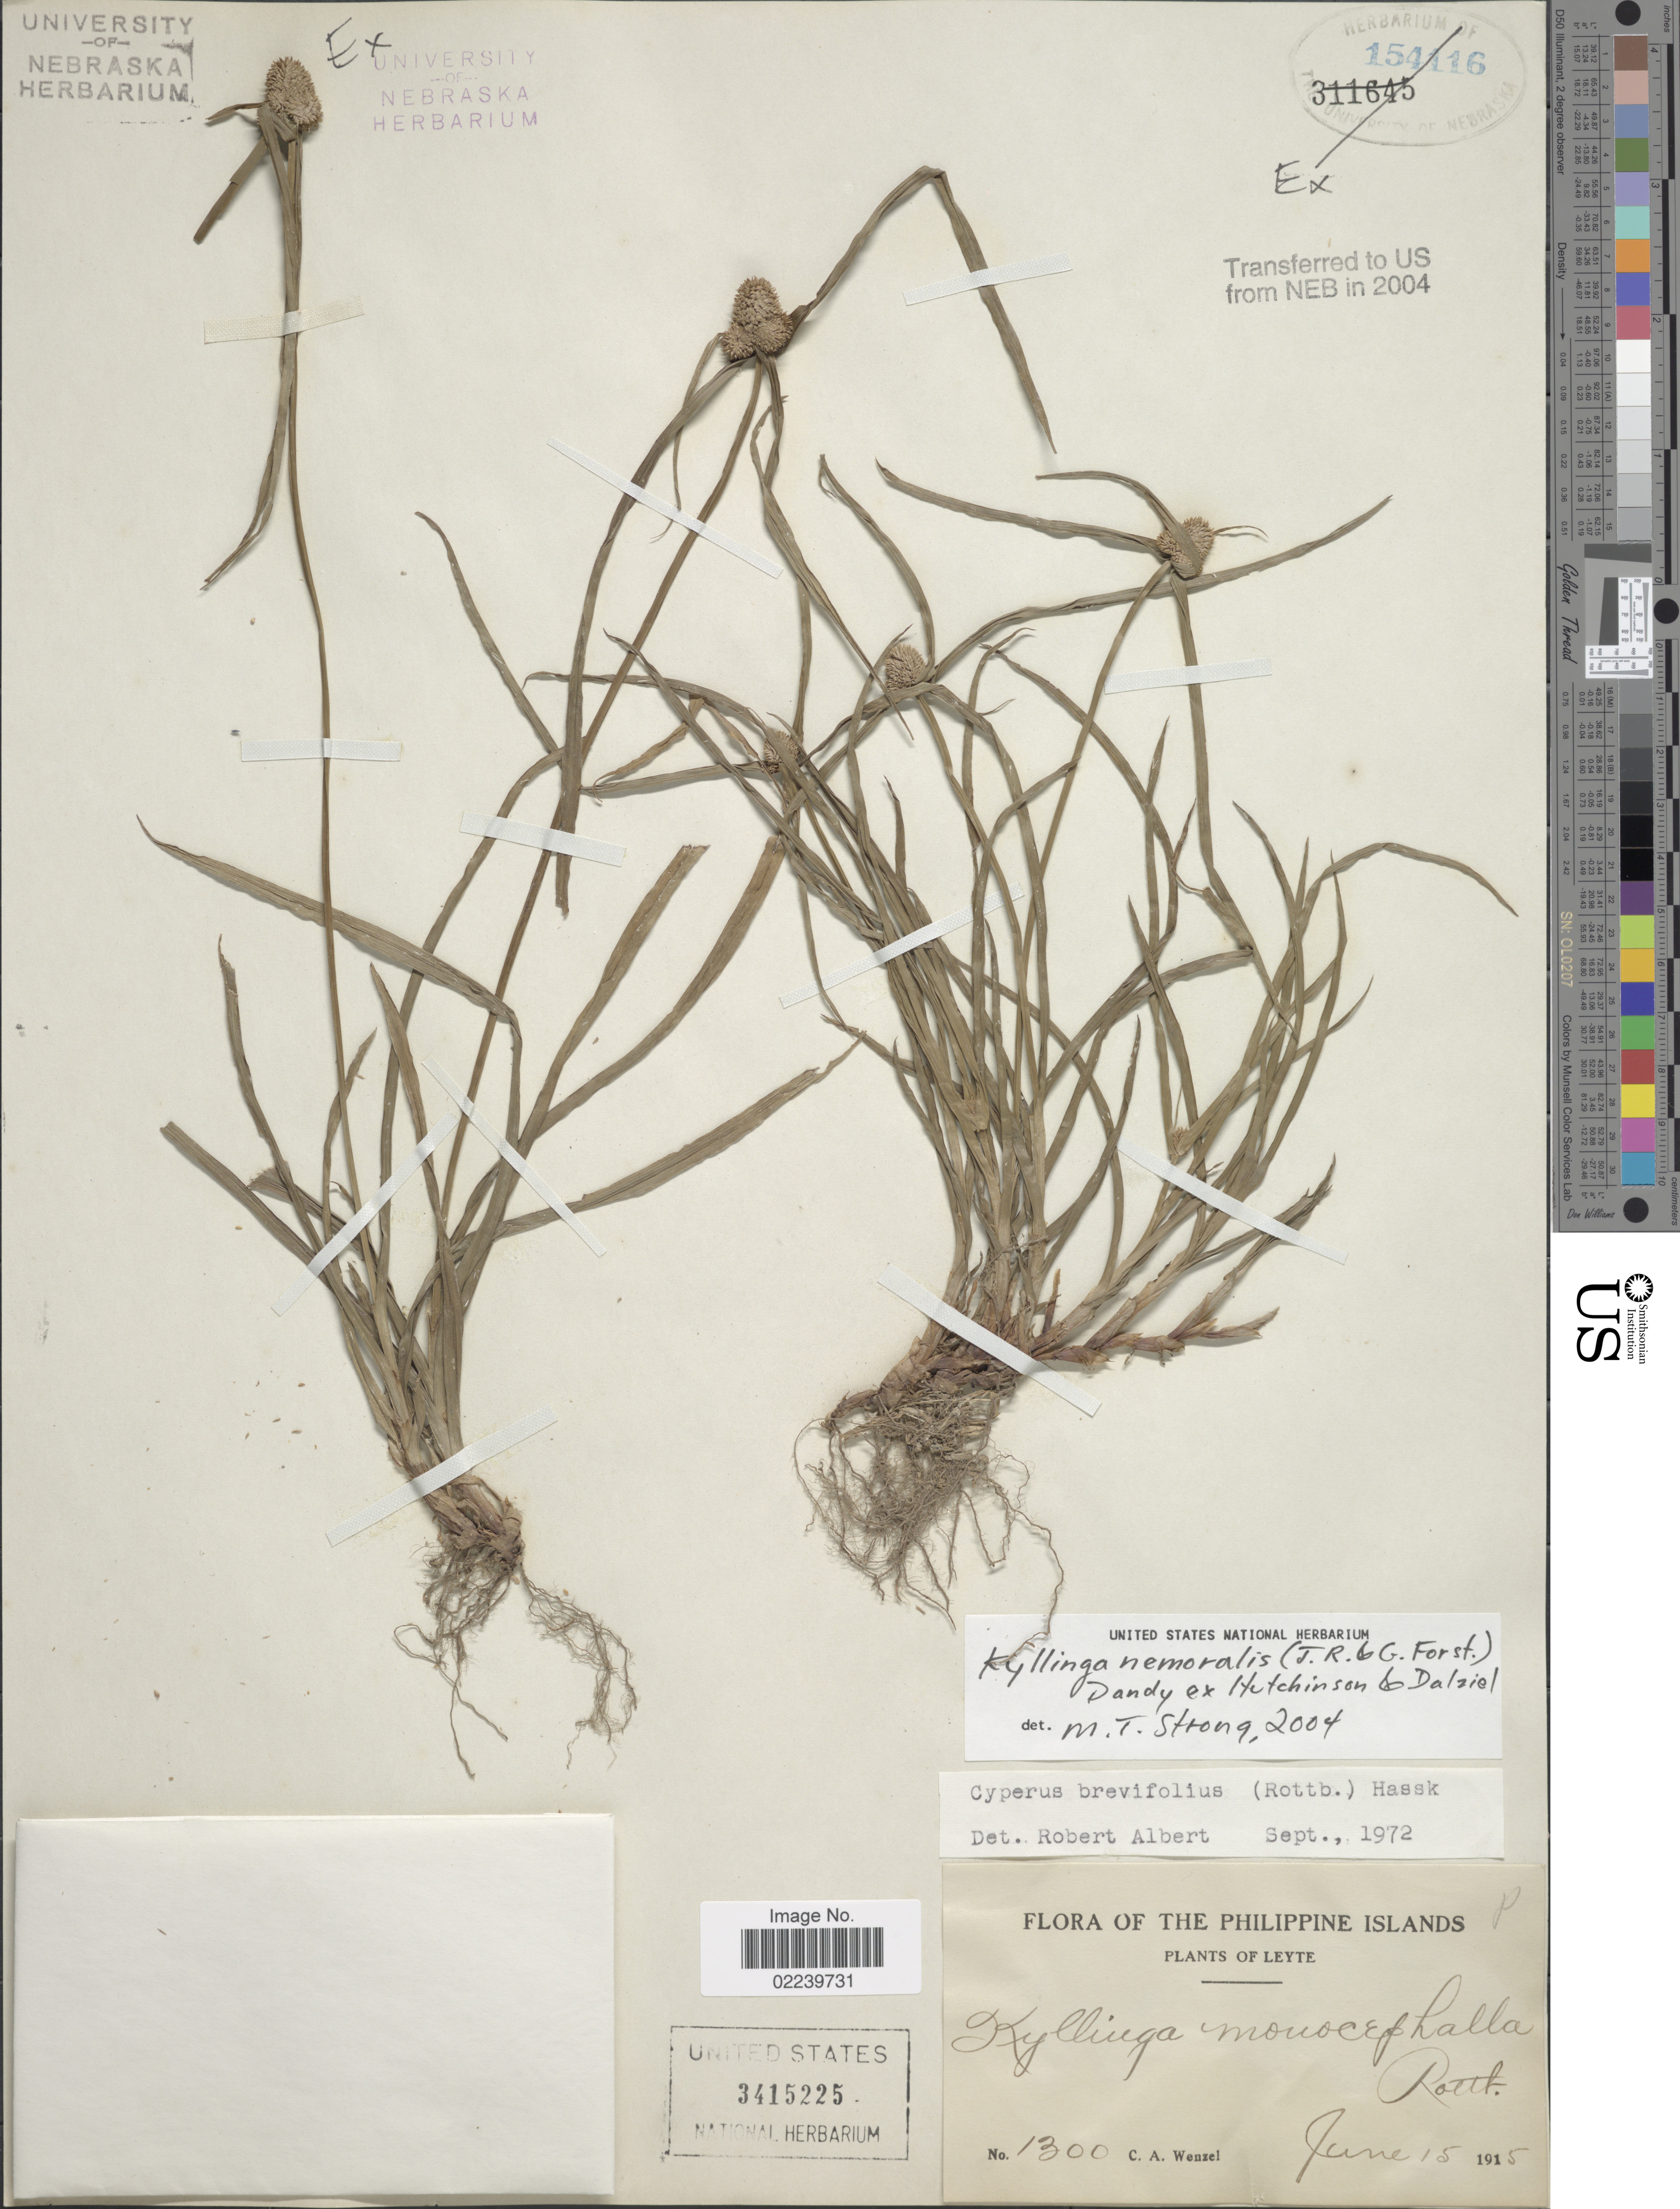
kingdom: Plantae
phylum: Tracheophyta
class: Liliopsida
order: Poales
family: Cyperaceae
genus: Cyperus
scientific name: Cyperus mindorensis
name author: (Steud.) Huygh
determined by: Strong, M. T., (US), Smithsonian Institution - National Museum of Natural History (UNITED STATES)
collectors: C. Wenzel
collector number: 1300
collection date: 1915-06-15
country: Philippines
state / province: Eastern Visayas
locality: Leyte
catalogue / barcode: US 3415225